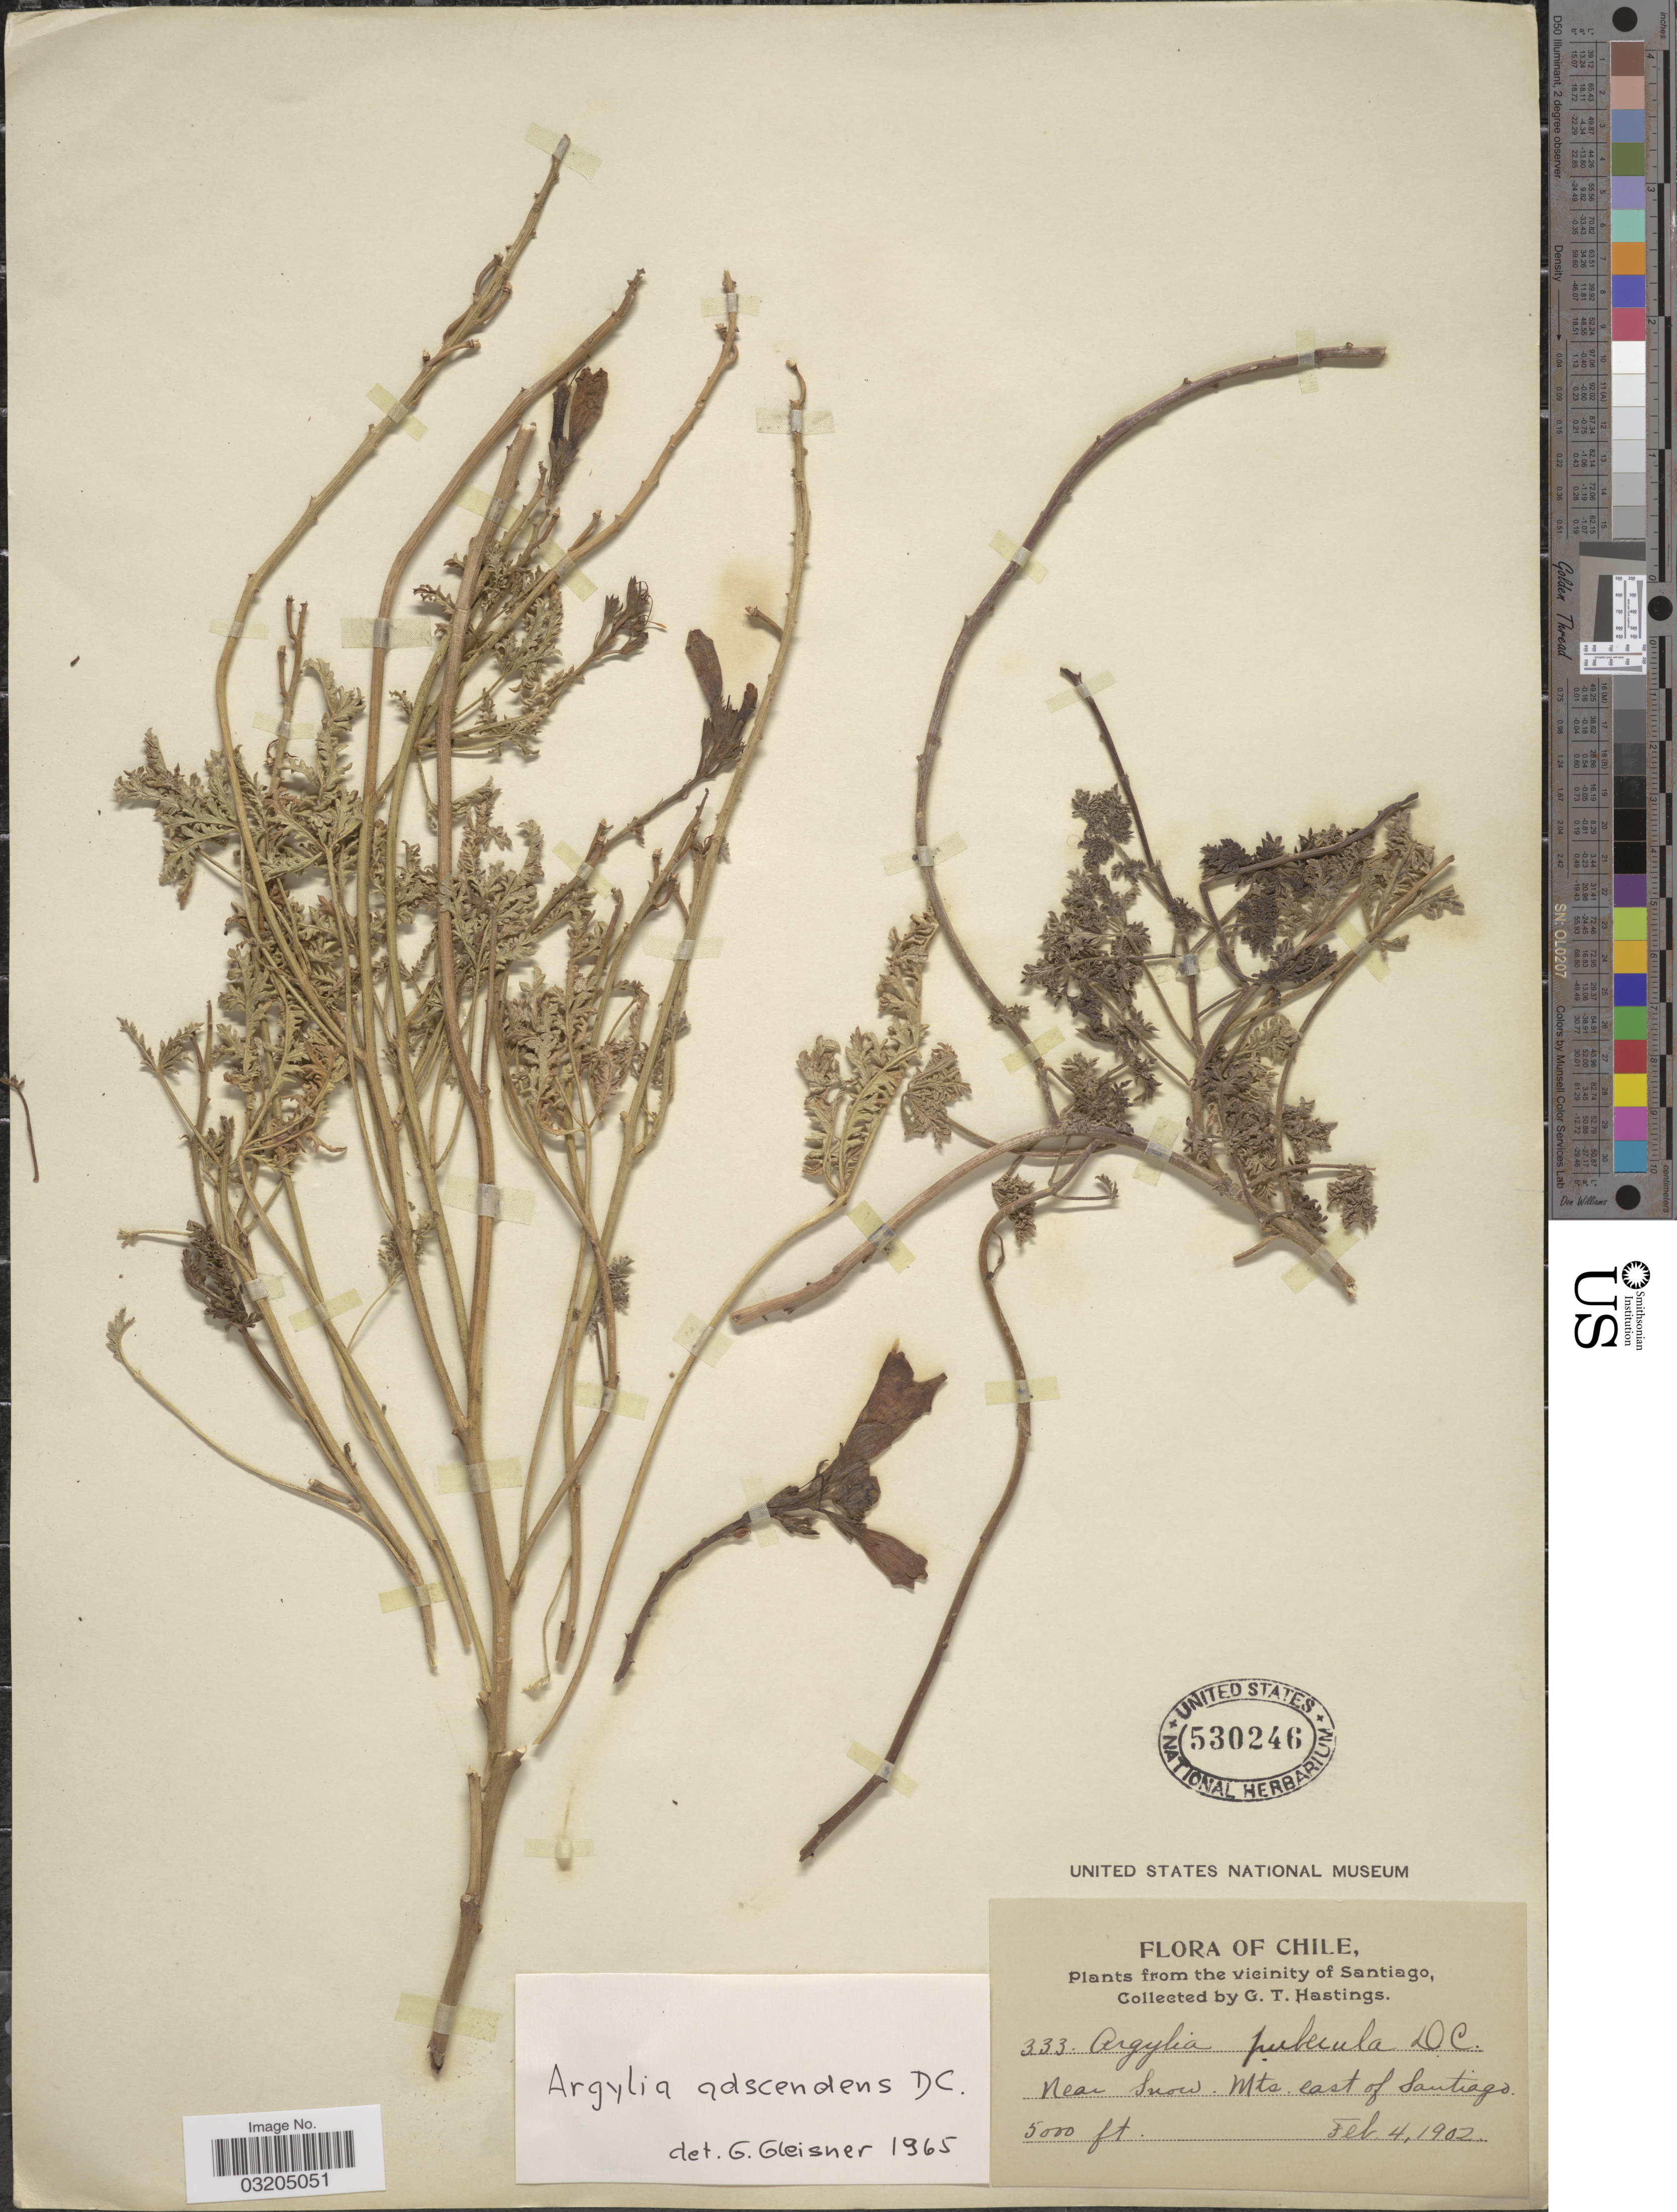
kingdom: Plantae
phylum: Tracheophyta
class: Magnoliopsida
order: Lamiales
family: Bignoniaceae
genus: Argylia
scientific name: Argylia adscendens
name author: A. DC.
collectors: G. Hastings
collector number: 333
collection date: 1902-02-04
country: Chile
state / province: Región Metropolitana (RM)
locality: The vicinity of Santiago. Near Snow. Mts. east of Santiago.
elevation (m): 1524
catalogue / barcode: US 530246